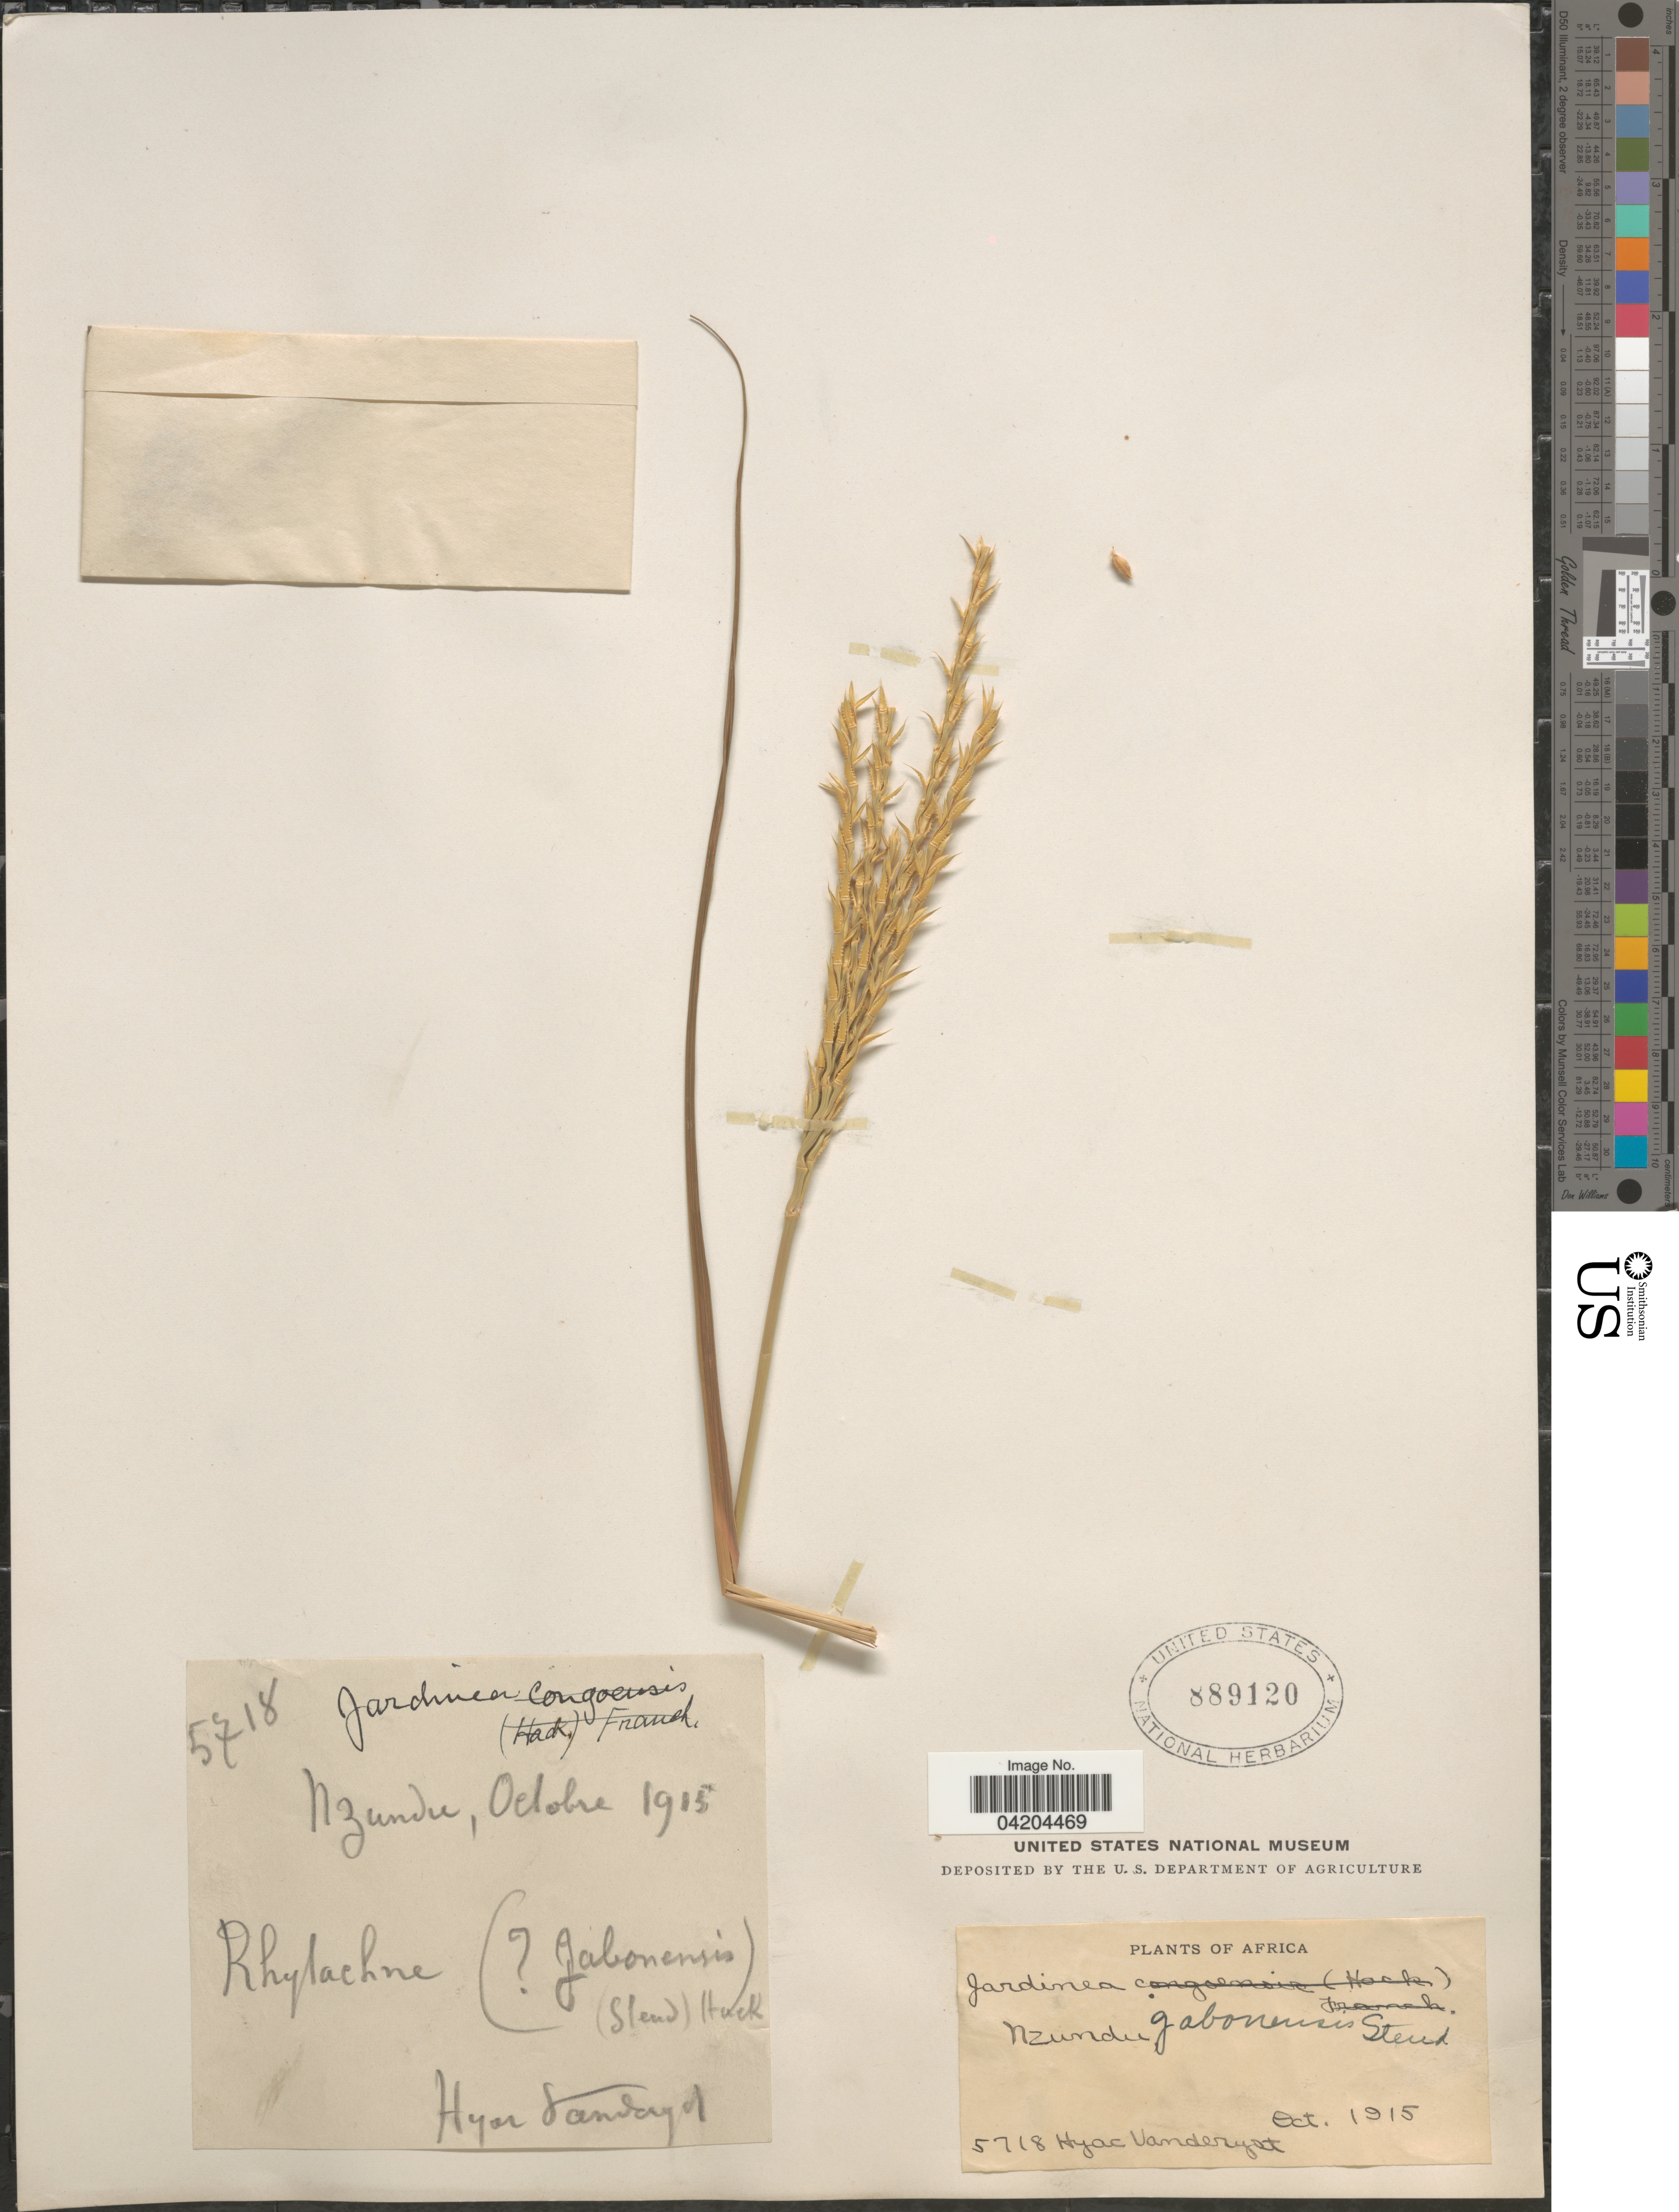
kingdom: Plantae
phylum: Tracheophyta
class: Liliopsida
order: Poales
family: Poaceae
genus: Jardinea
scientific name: Jardinea gabonensis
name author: Steud.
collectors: H. J. R. Vanderyst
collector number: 5718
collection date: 1915-10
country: Congo, Democratic Republic of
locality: Africa. Nzundu.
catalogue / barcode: US 889120